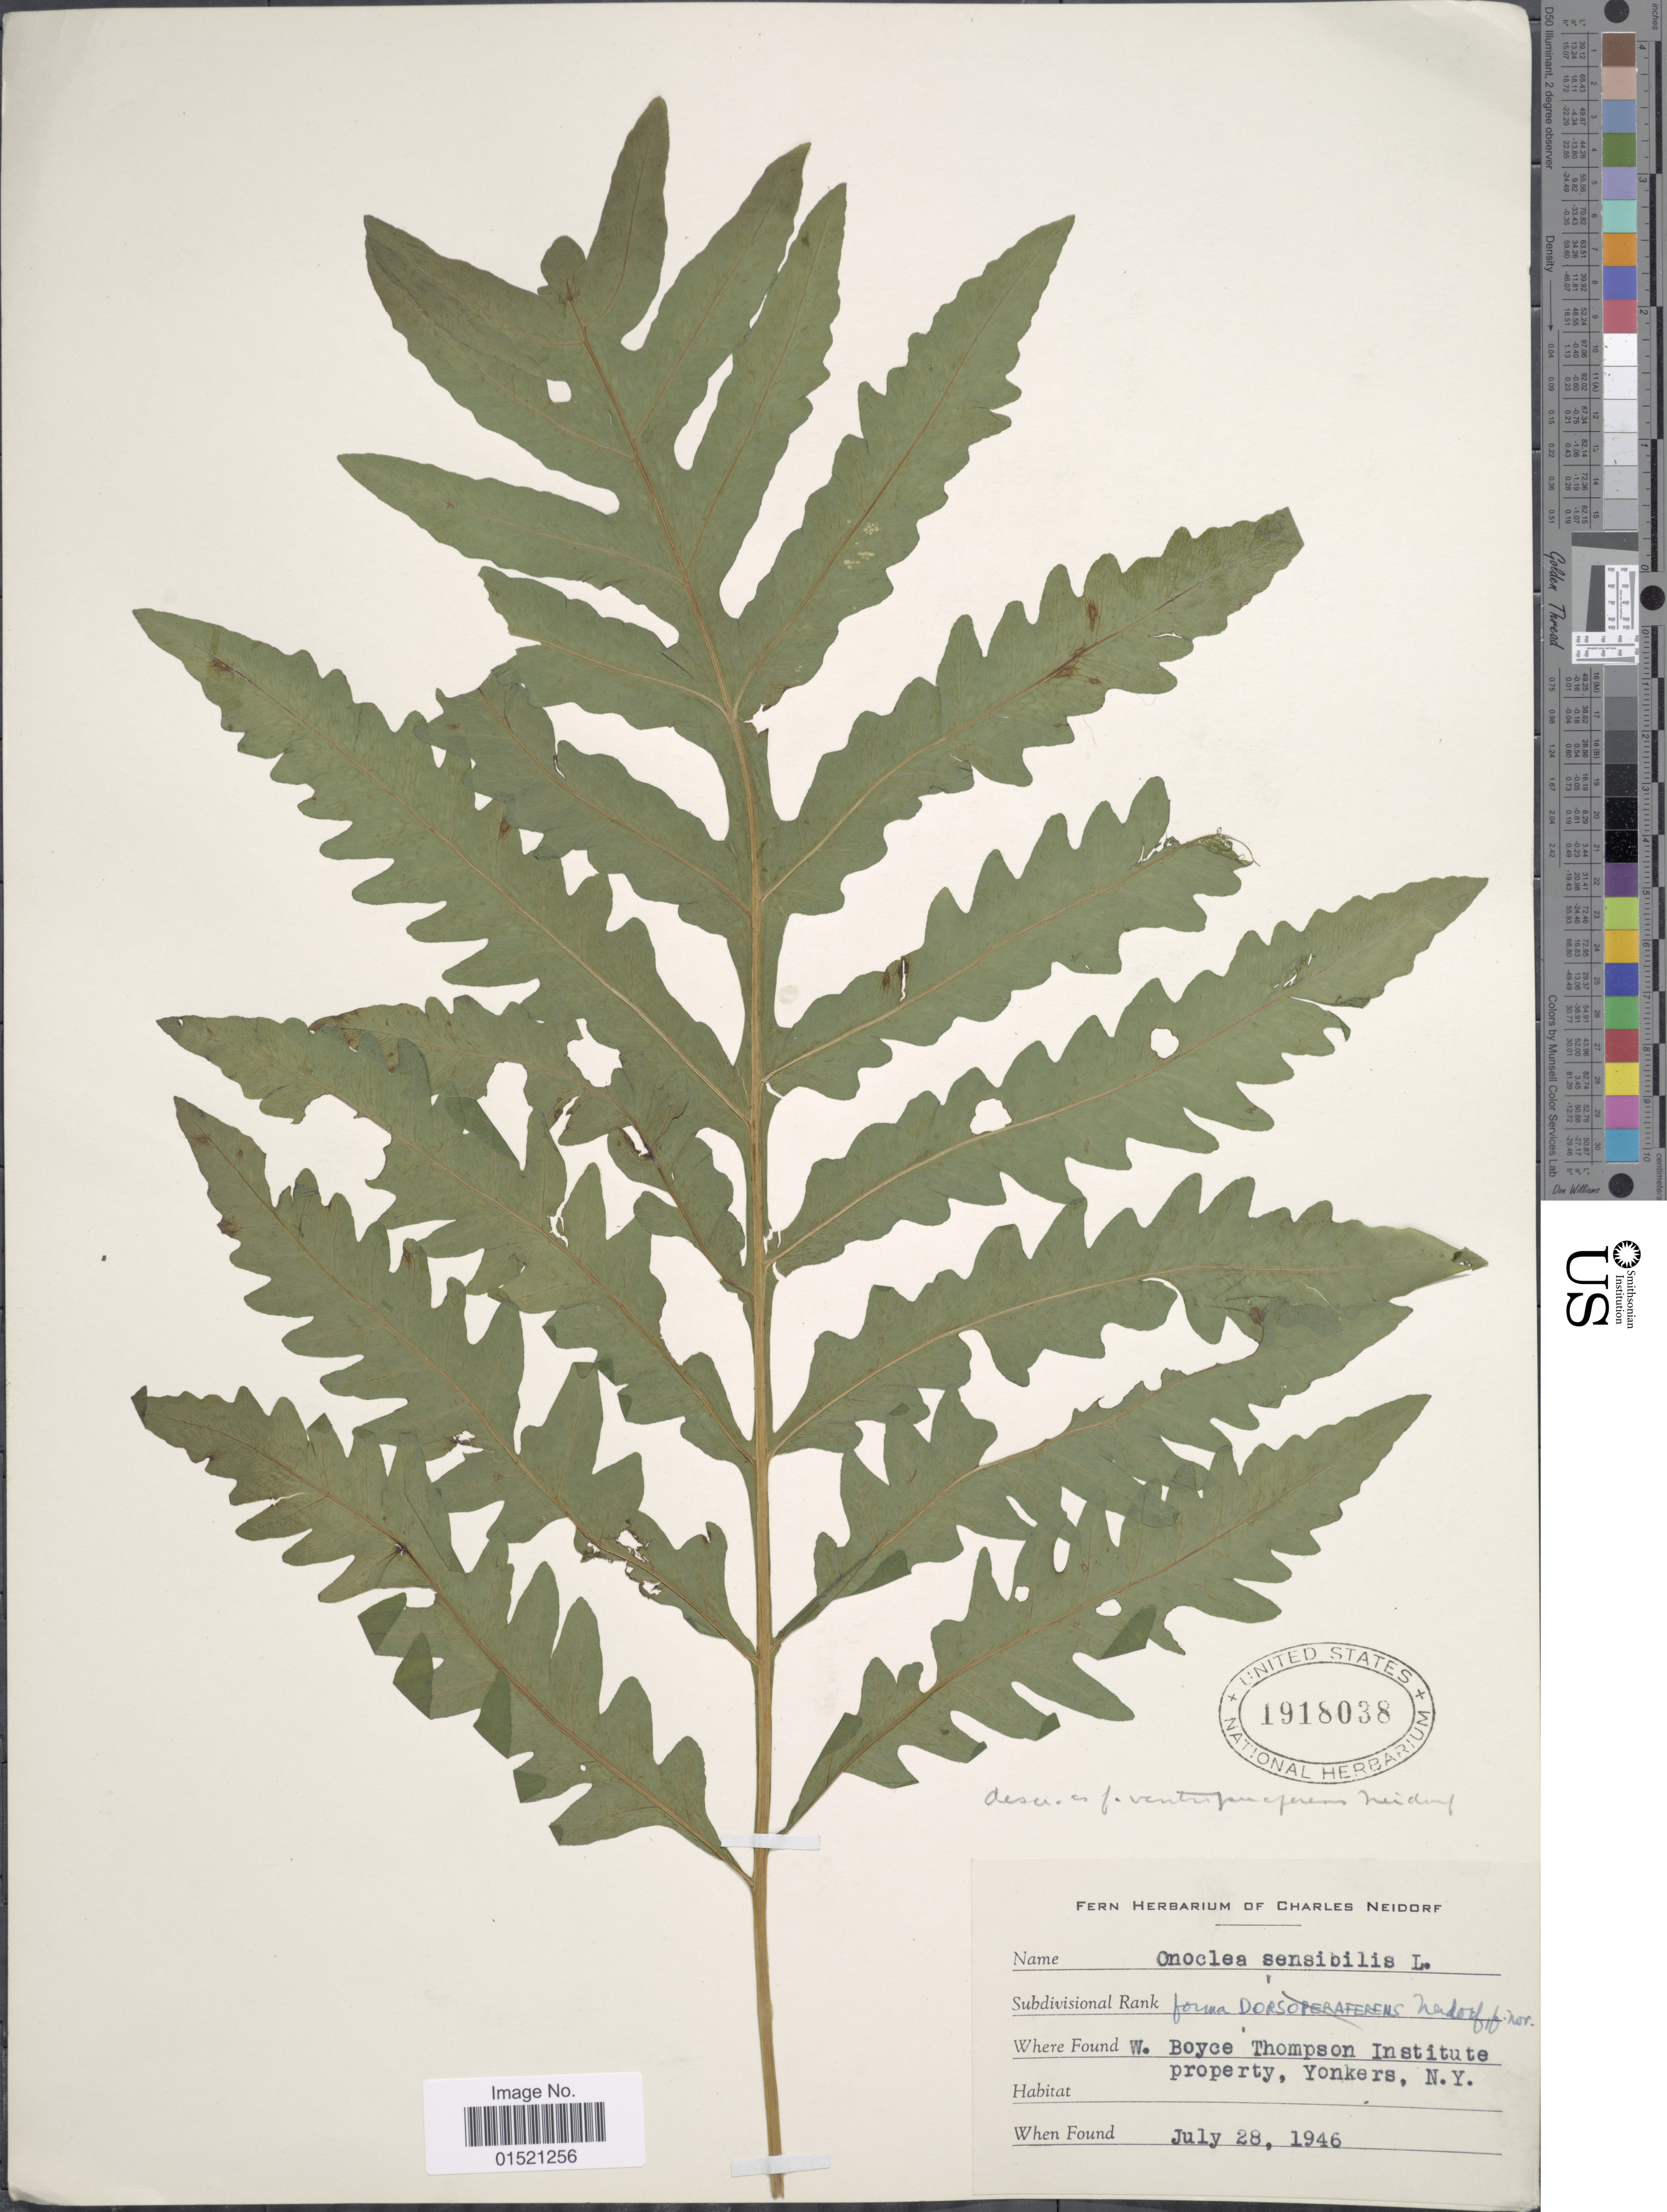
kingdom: Plantae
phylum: Tracheophyta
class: Polypodiopsida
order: Polypodiales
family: Onocleaceae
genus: Onoclea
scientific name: Onoclea sensibilis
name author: L.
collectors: ex herb. Charles Neidorf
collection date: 1946-07-28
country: United States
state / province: New York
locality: W. Boyce Thompson Institute property, Yonkers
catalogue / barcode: US 1918038